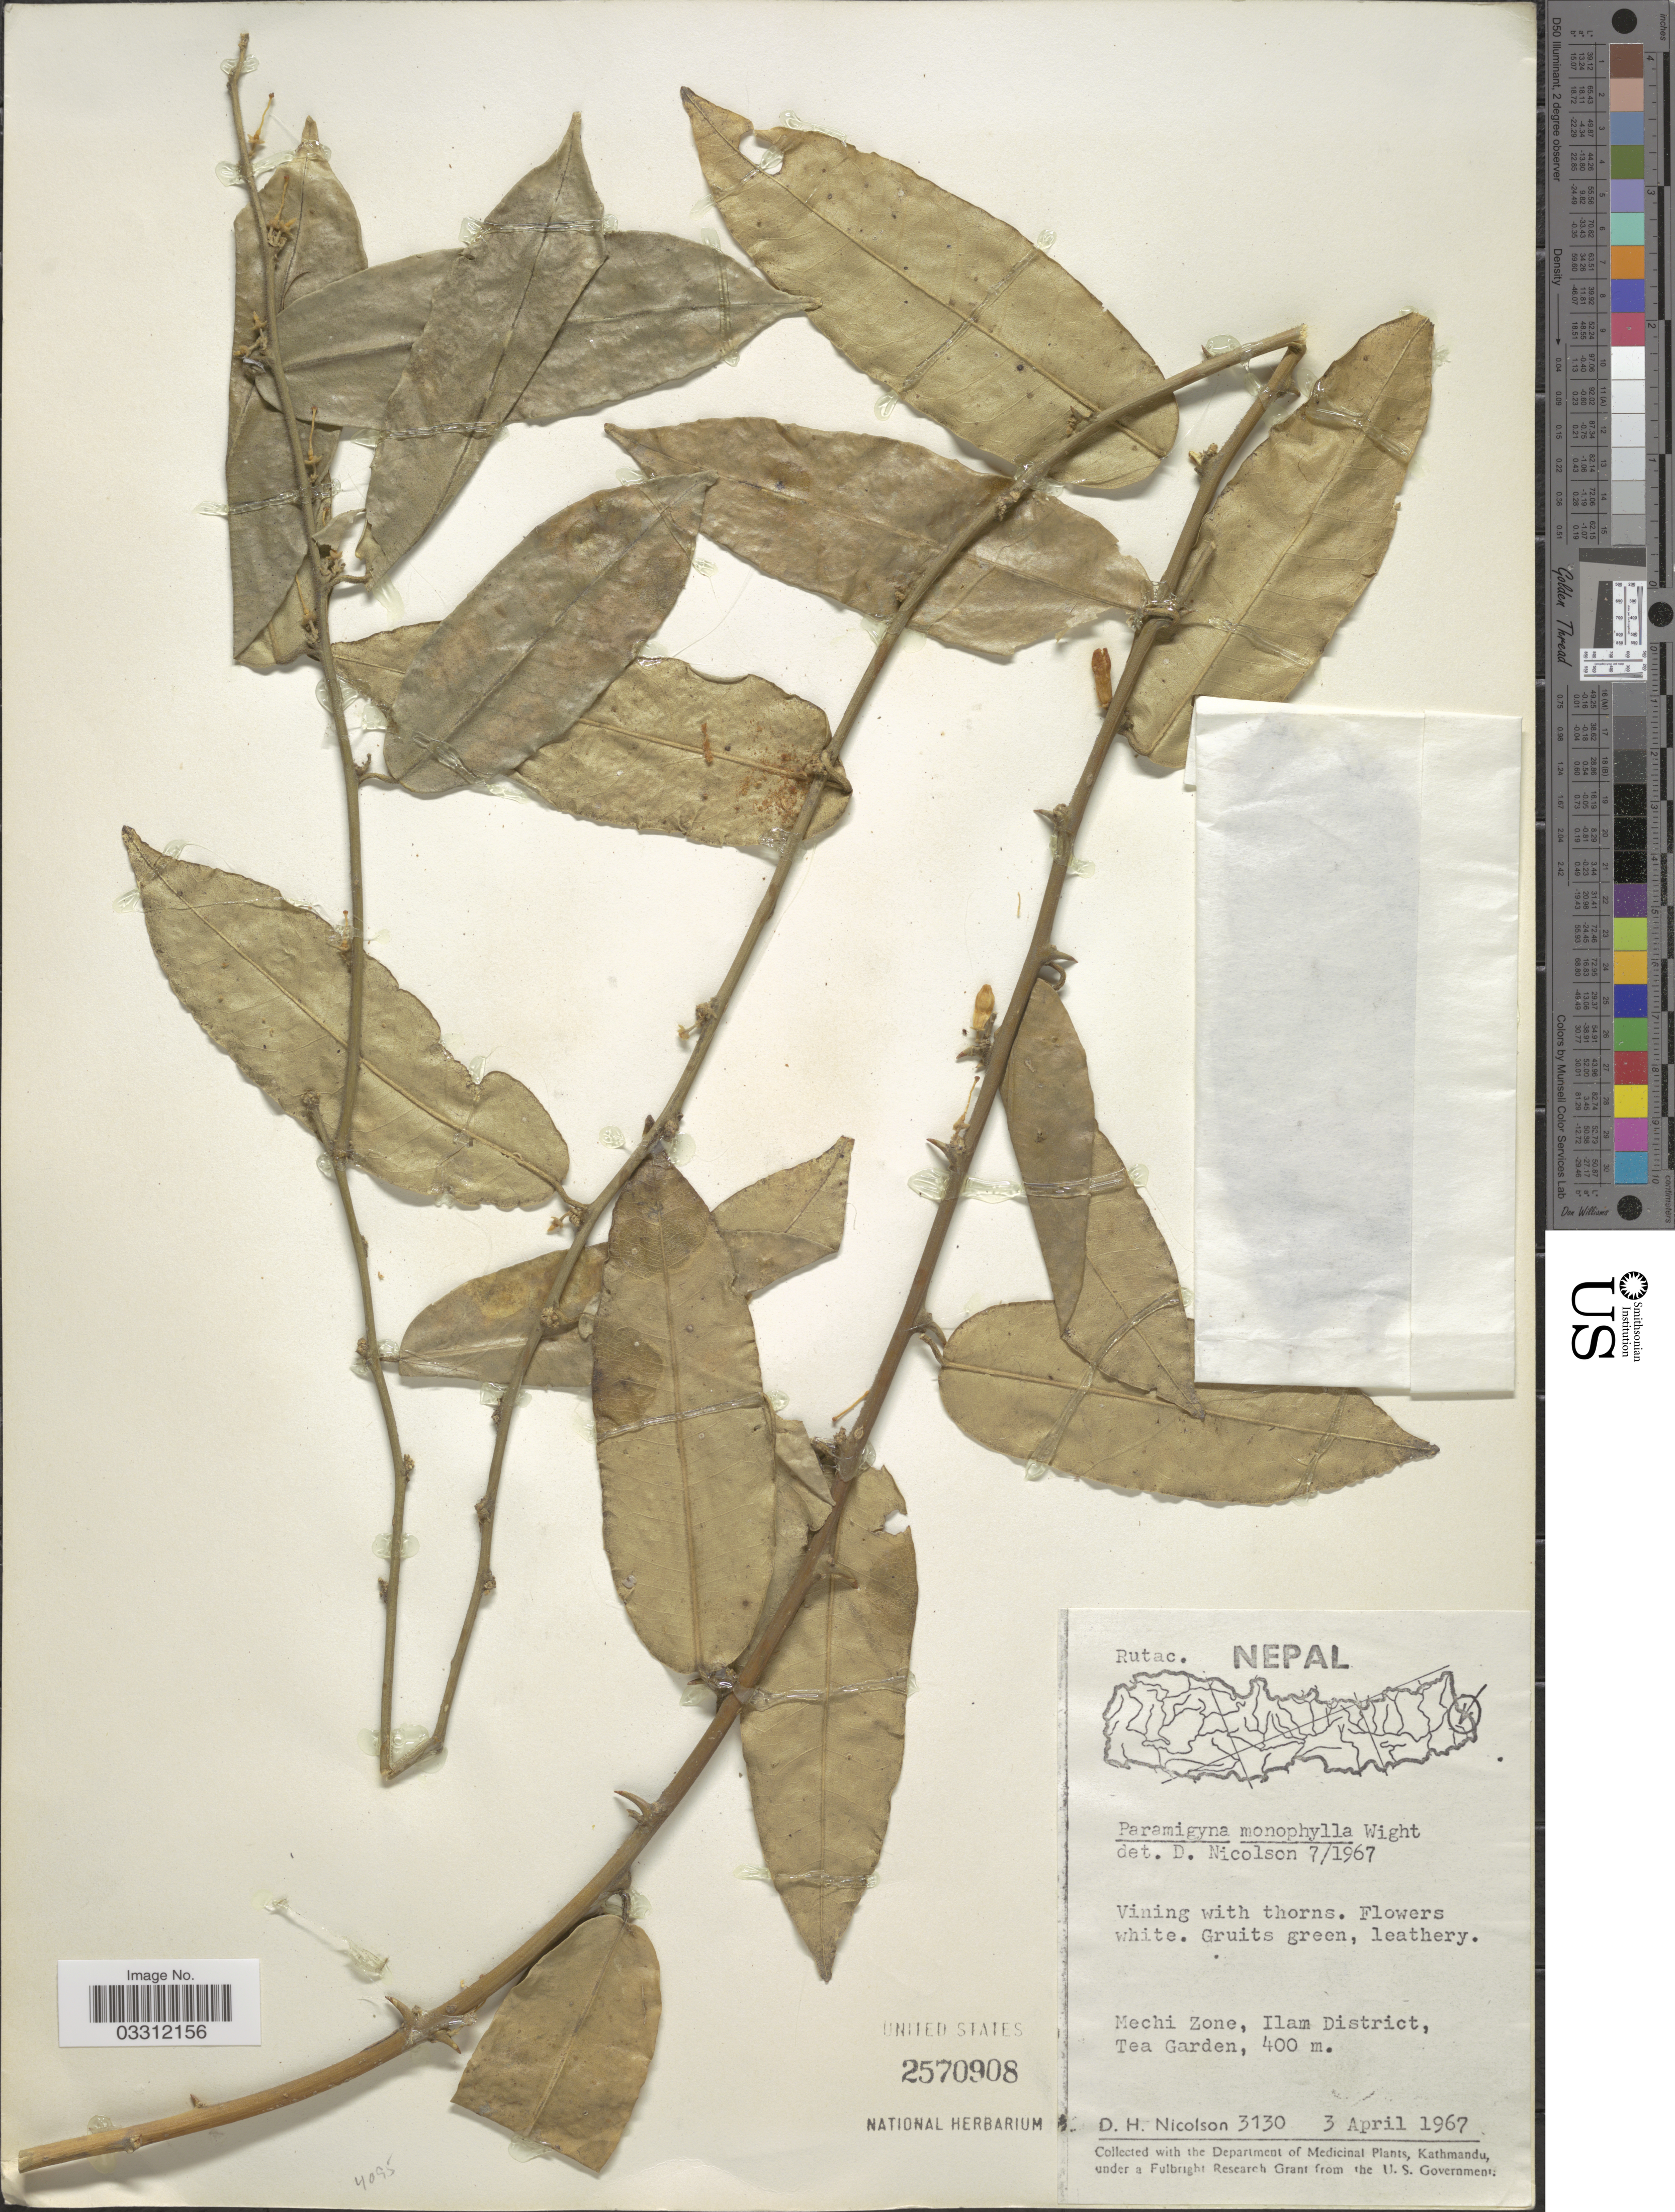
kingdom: Plantae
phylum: Tracheophyta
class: Magnoliopsida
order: Sapindales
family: Rutaceae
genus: Paramignya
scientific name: Paramignya monophylla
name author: Wight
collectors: D. H. Nicolson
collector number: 3130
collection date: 1967-04-03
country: Nepal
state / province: Mechi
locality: Mechi Zone, Ilam District, Tea Garden.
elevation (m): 400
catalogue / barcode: US 2570908